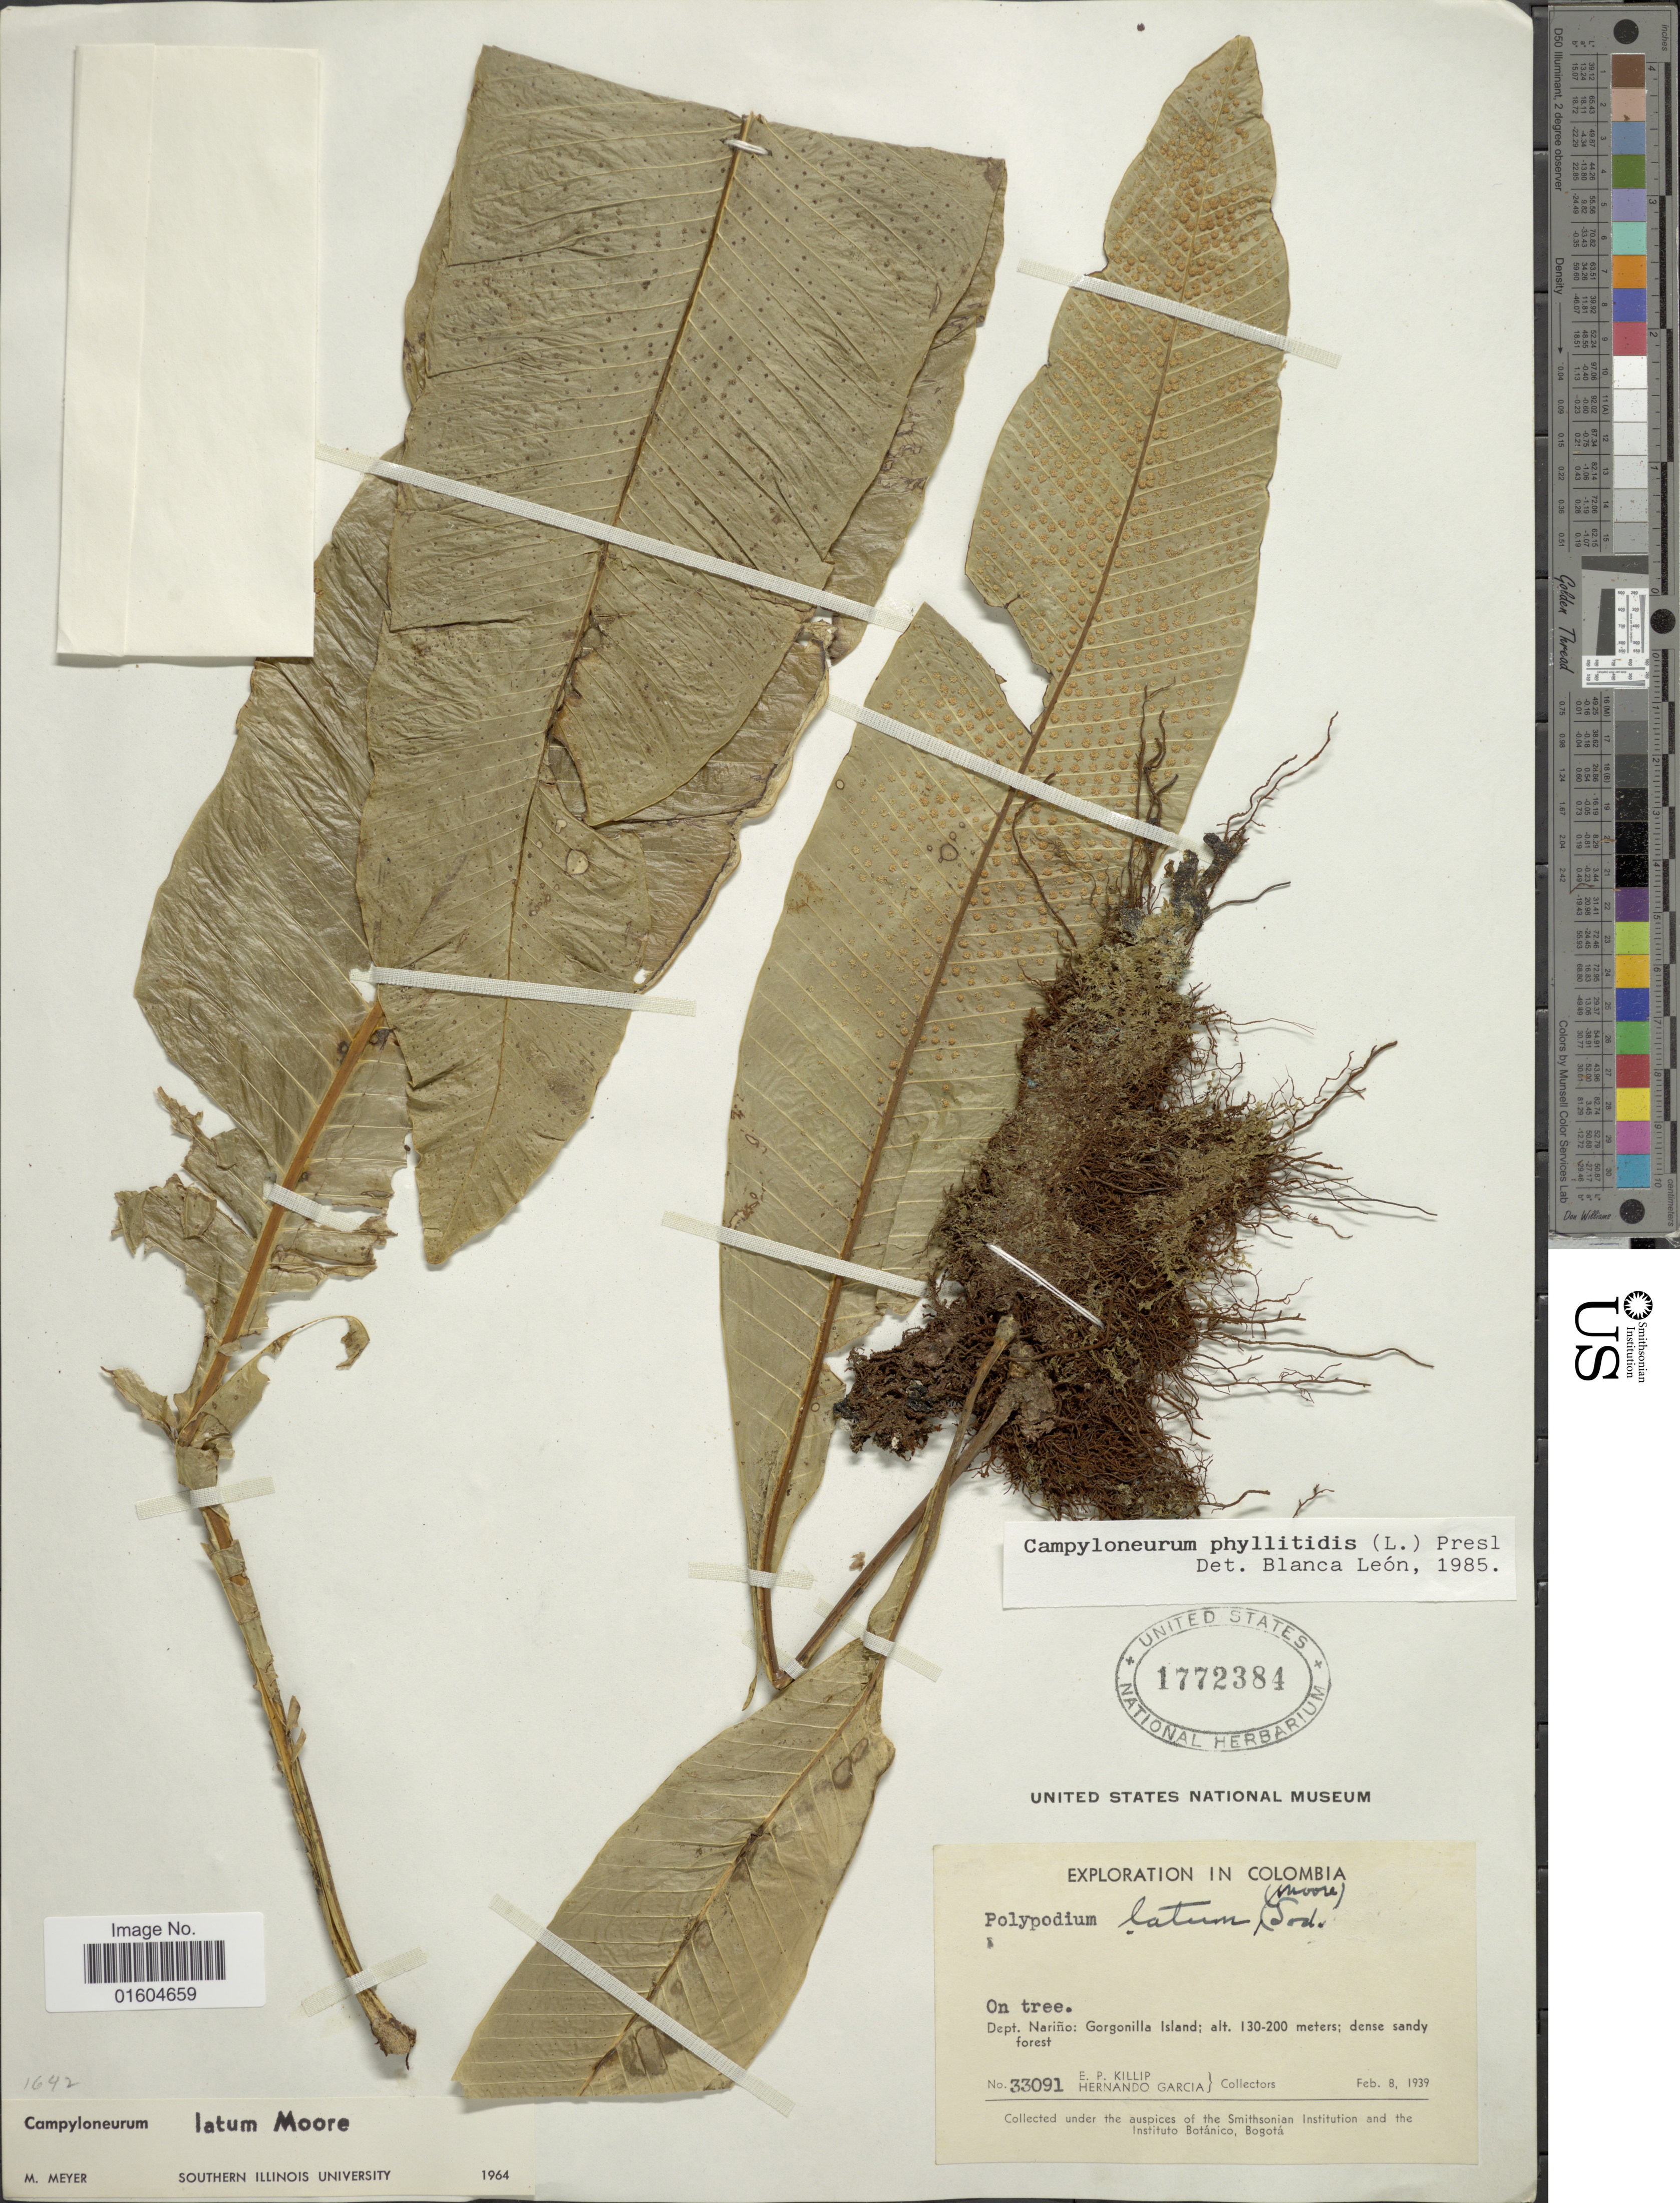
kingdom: Plantae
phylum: Tracheophyta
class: Polypodiopsida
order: Polypodiales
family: Polypodiaceae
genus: Campyloneurum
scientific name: Campyloneurum phyllitidis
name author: (L.) C. Presl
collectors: E. P. Killip & H. Garcia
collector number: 33091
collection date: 1939-02-08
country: Colombia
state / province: Nariño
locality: Colombia. Dept. Narino; Gorgonilla Island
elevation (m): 130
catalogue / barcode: US 1772384